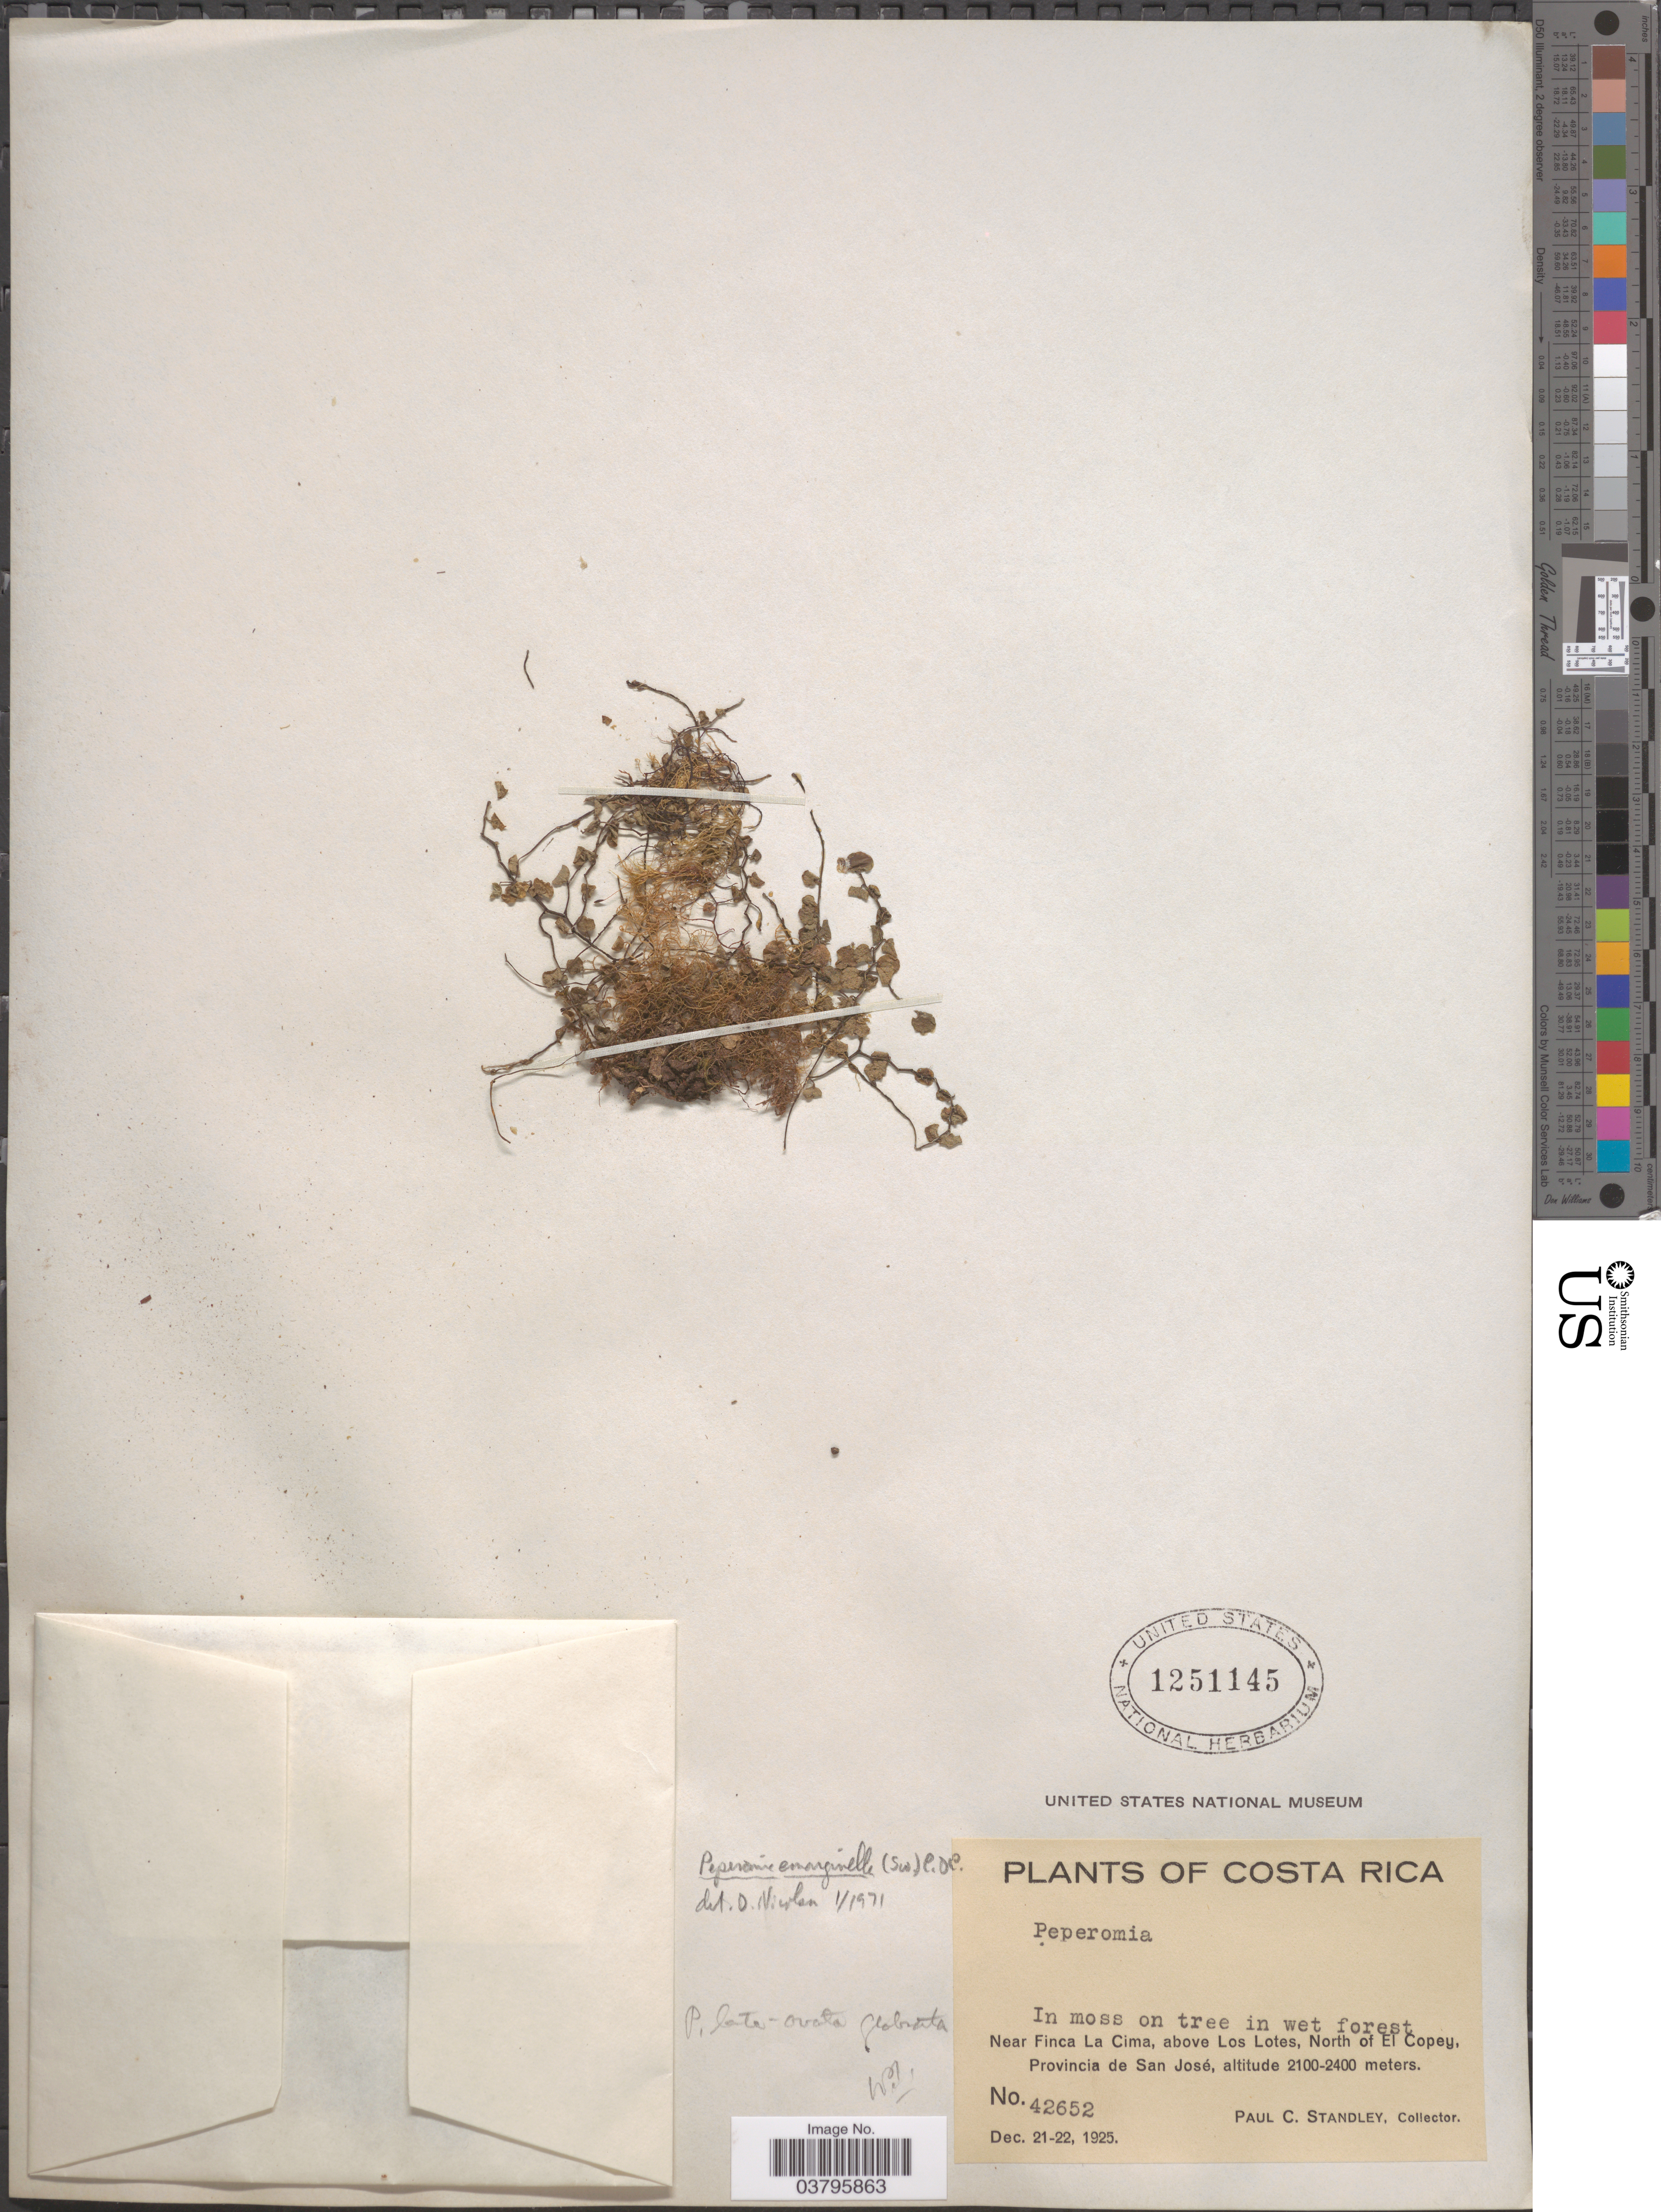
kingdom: Plantae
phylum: Tracheophyta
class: Magnoliopsida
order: Piperales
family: Piperaceae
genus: Peperomia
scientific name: Peperomia late-ovata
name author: Trel.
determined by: Jiménez, José Estaban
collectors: P. C. Standley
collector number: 42652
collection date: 1925-12-21/1925-12-22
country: Costa Rica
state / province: San José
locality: Near Finca La Cima, above Los Lotes, North of El Copey.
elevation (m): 2100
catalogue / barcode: US 1251145